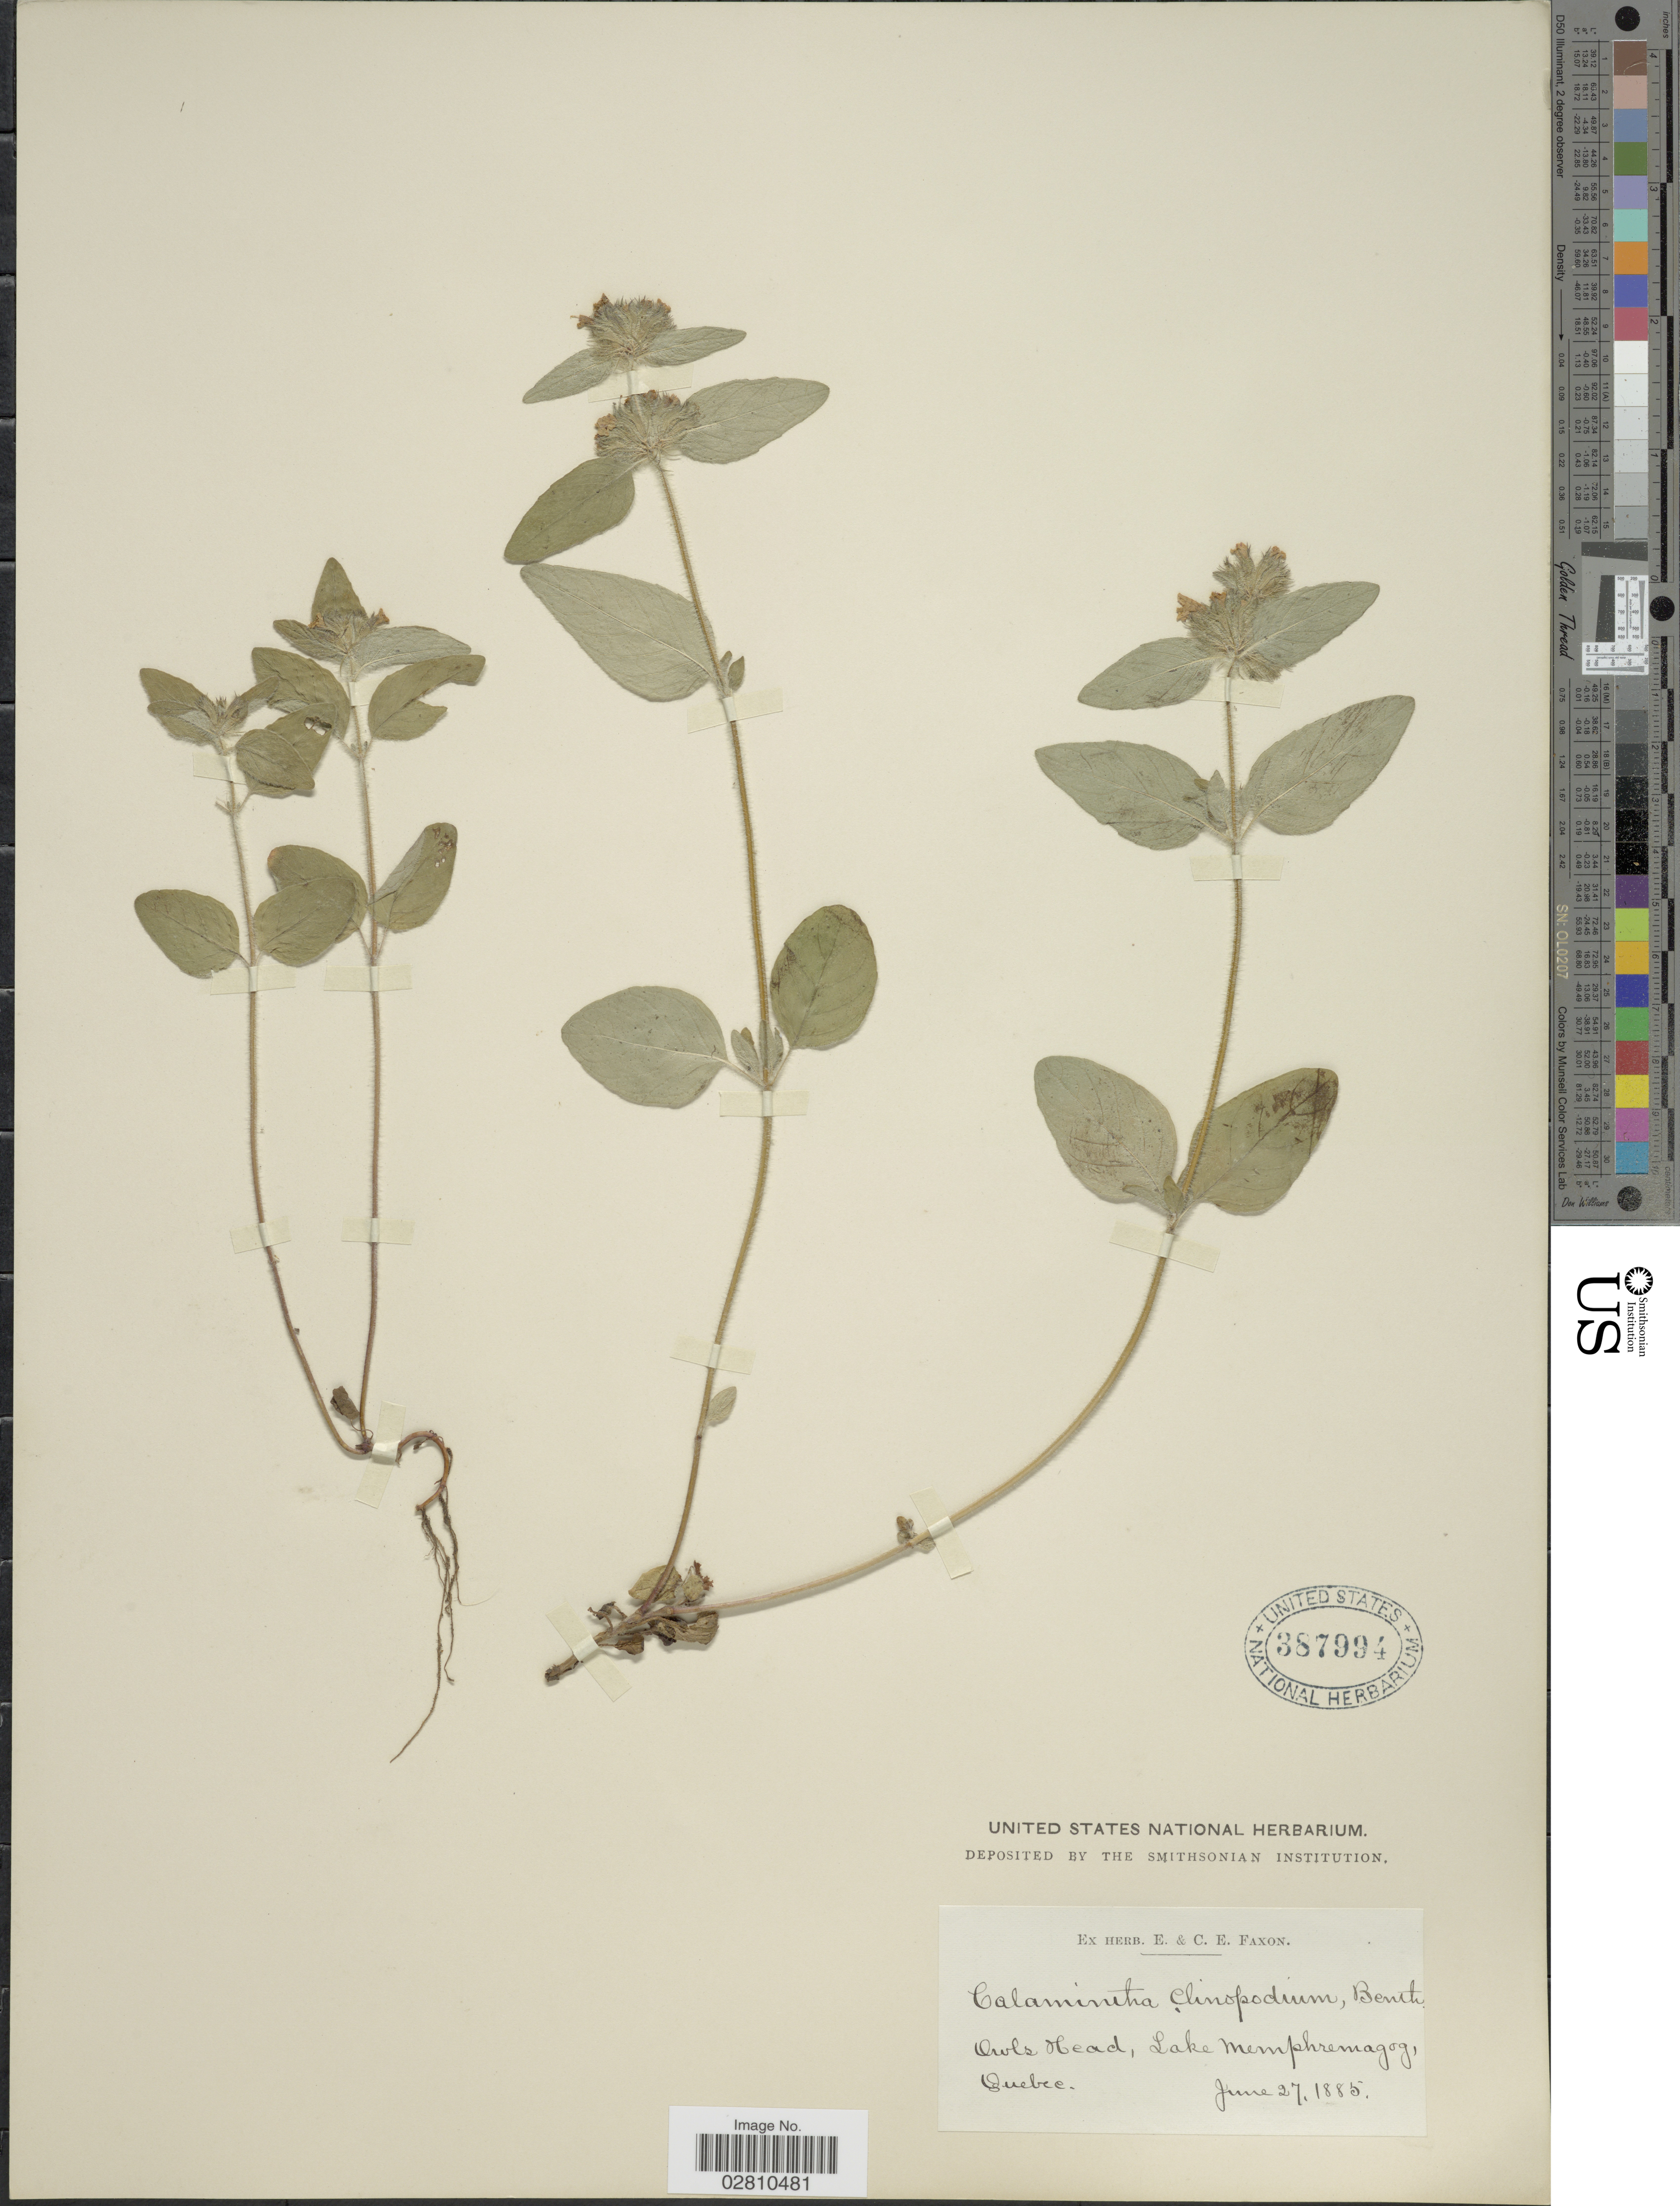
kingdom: Plantae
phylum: Tracheophyta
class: Magnoliopsida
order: Lamiales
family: Lamiaceae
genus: Clinopodium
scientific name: Clinopodium vulgare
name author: L.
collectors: ex herb. E. & C.E. Faxon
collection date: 1885-06-27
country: Canada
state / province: Quebec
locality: Owls Head, Lake Memphremagog.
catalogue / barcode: US 387994